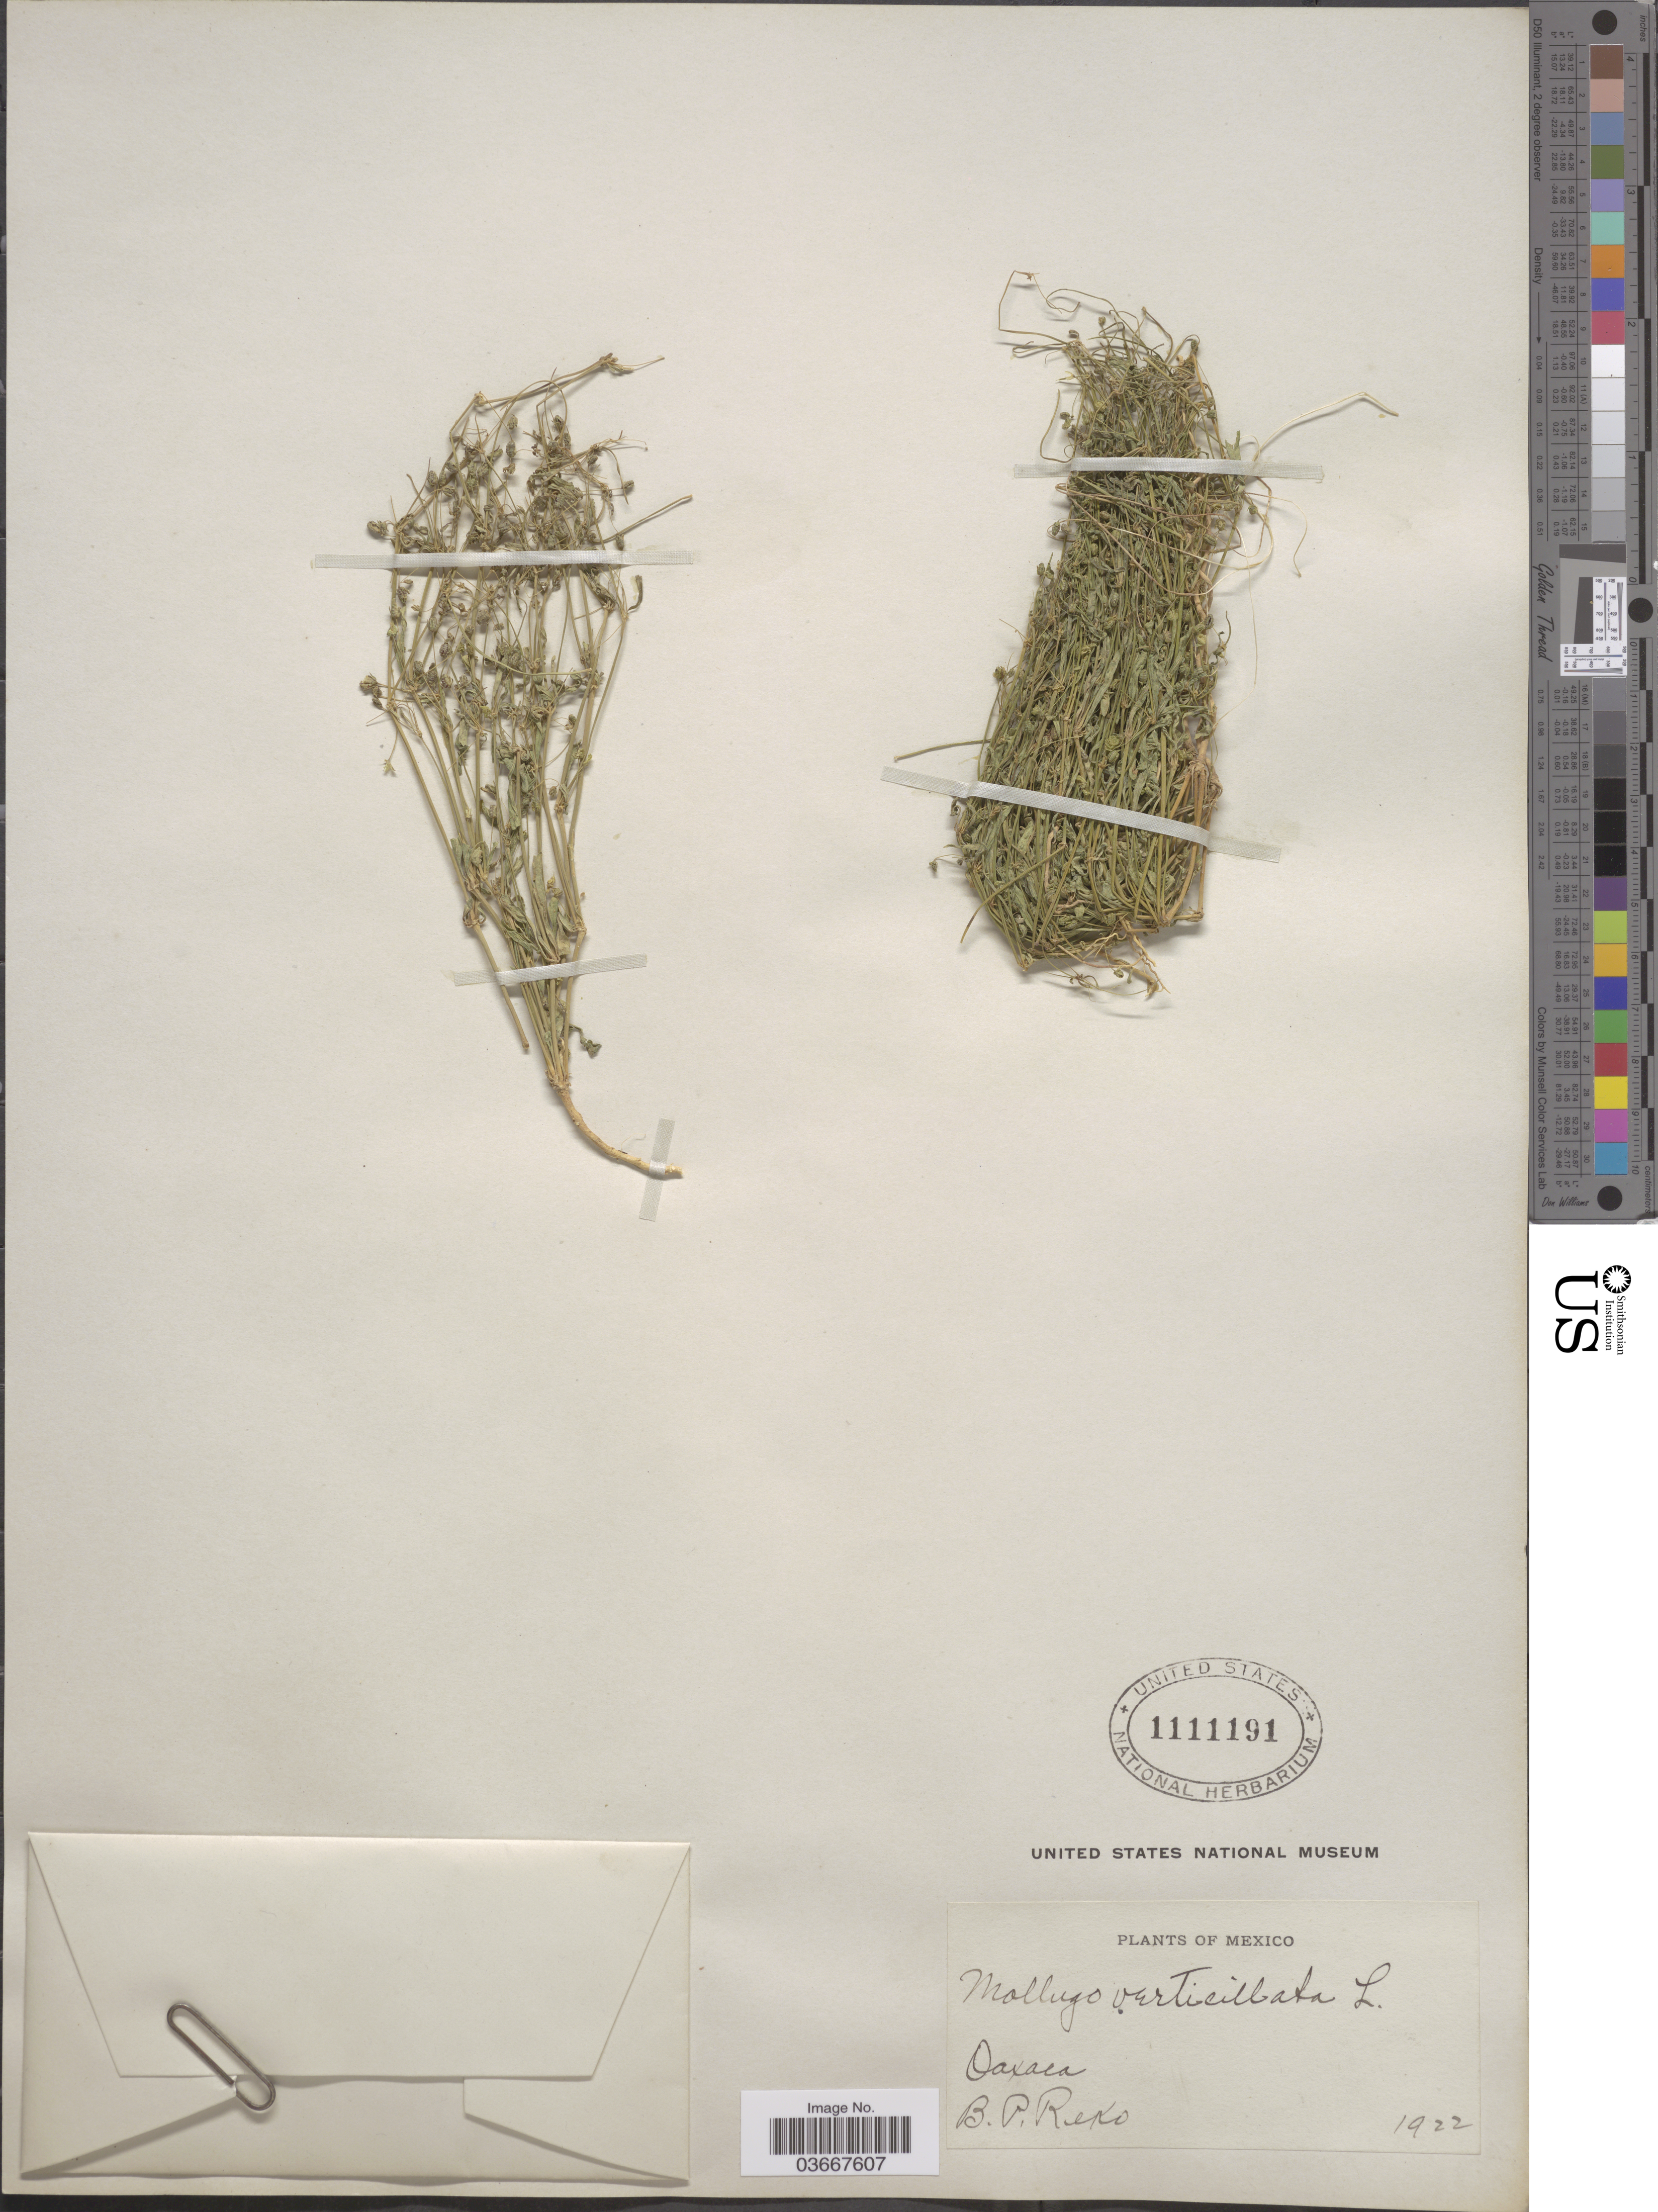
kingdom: Plantae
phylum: Tracheophyta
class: Magnoliopsida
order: Caryophyllales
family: Molluginaceae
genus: Mollugo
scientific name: Mollugo verticillata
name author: L.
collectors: B. P. Reko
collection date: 1922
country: Mexico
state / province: Oaxaca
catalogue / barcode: US 1111191